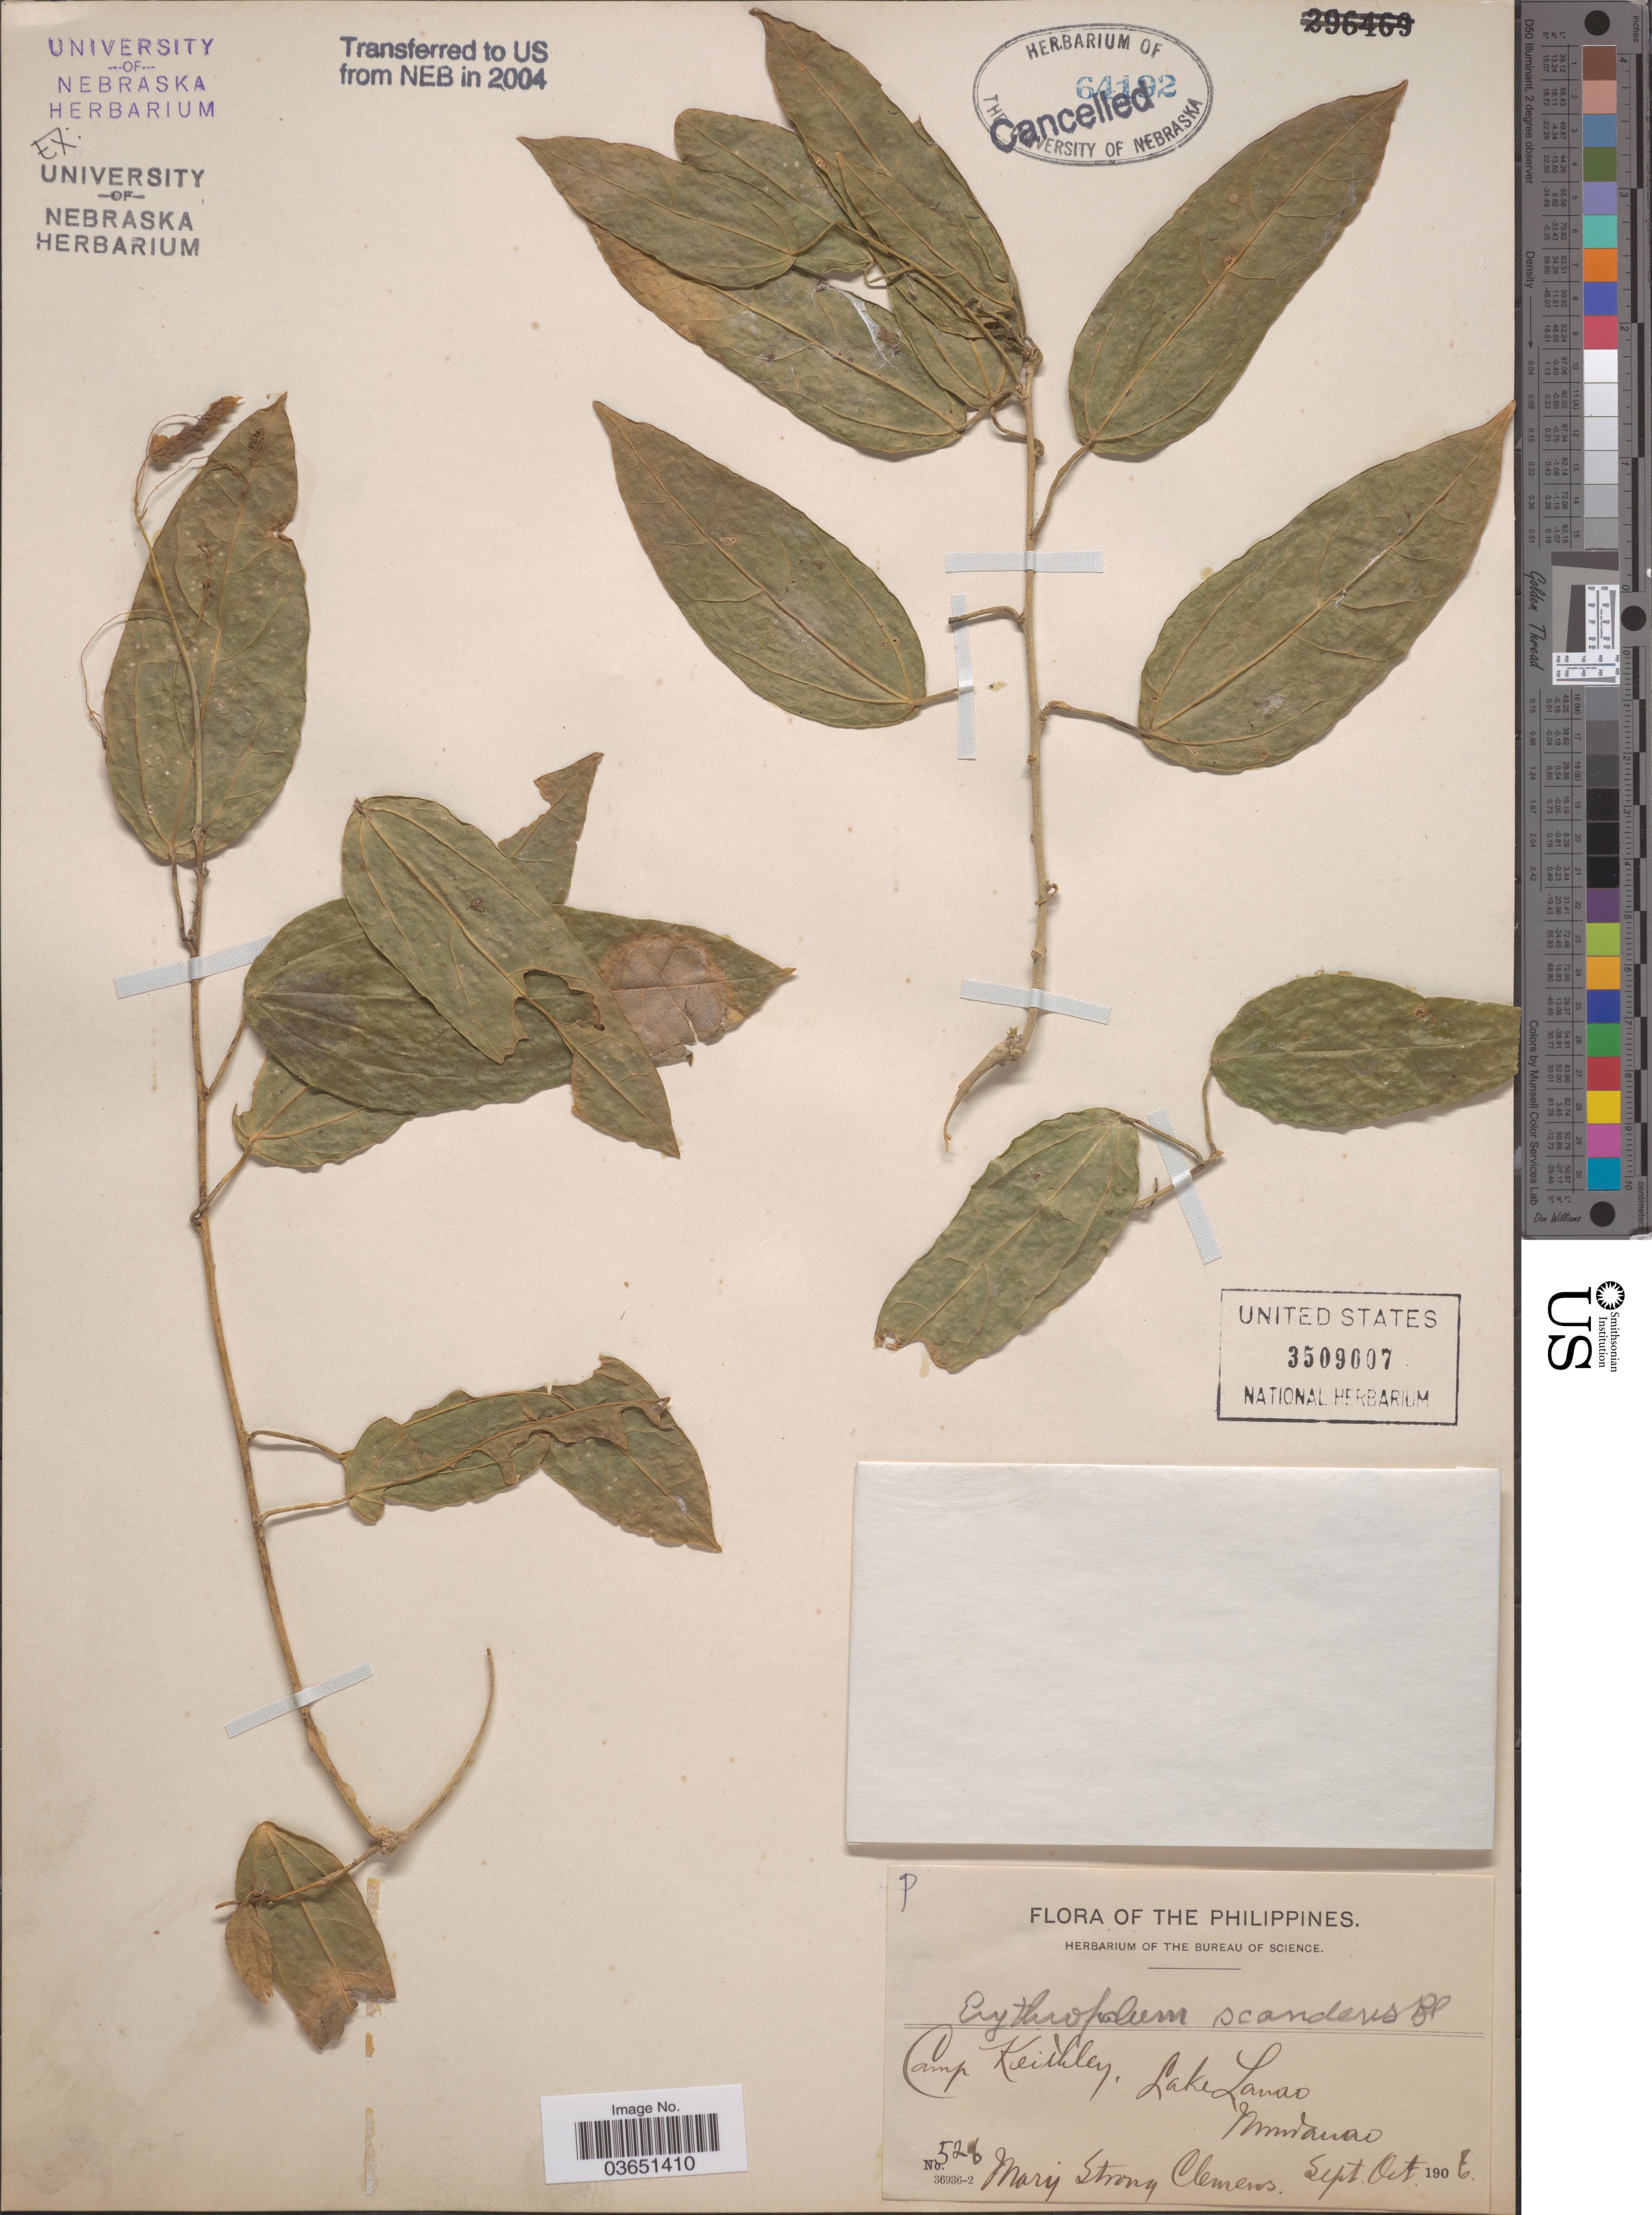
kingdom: Plantae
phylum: Tracheophyta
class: Magnoliopsida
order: Santalales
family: Erythropalaceae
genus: Erythropalum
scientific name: Erythropalum scandens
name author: Blume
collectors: M. S. Clemens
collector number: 526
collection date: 1906-09/1906-10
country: Philippines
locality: Camp Keithley, Lake Lanao. Mindanao.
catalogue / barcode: US 3509007